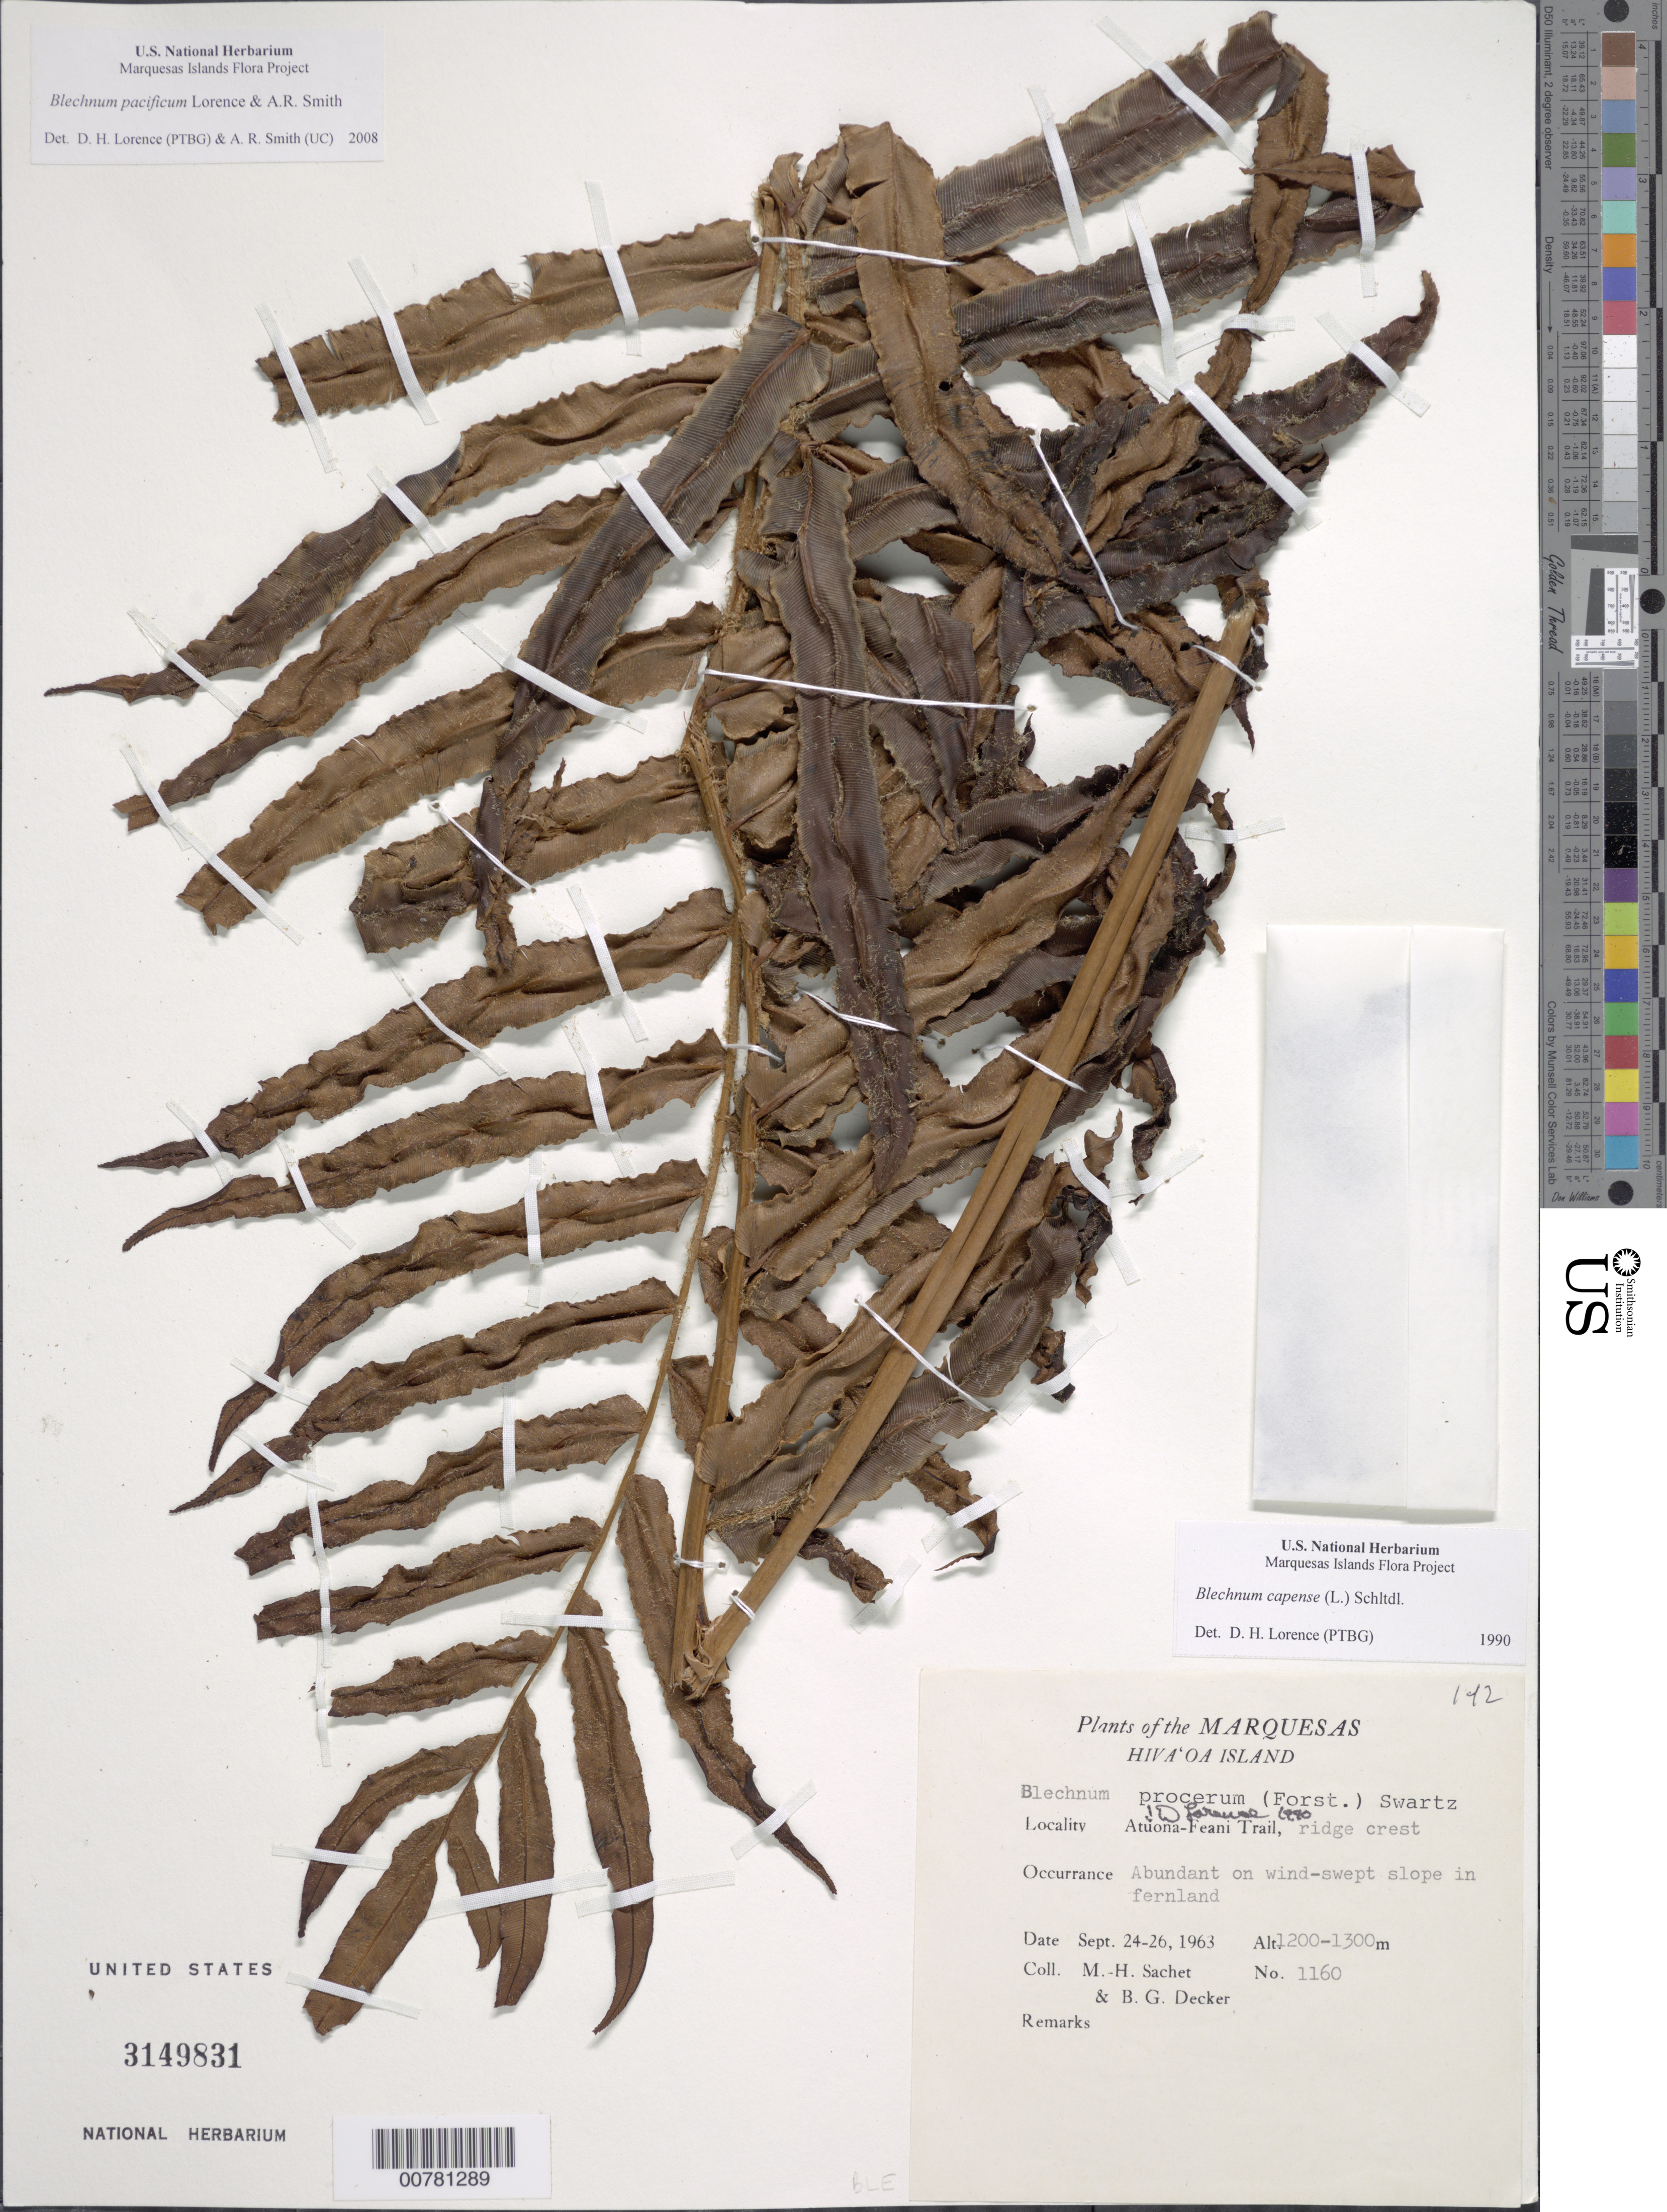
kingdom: Plantae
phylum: Tracheophyta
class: Polypodiopsida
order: Polypodiales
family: Blechnaceae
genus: Blechnum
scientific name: Blechnum pacificum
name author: Lorence & A.R. Sm.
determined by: Lorence, David H.; Smith, A. R.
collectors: M.-H. Sachet & B. G. Decker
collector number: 1160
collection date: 1963-09-24/1963-09-26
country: French Polynesia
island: Hiva Oa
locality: Atuona-Feani Trail, ridge crest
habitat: Abundant on wind -swept slope in fernland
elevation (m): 1200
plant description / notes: Incorrectly recognized as B. capense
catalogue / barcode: US 3149831